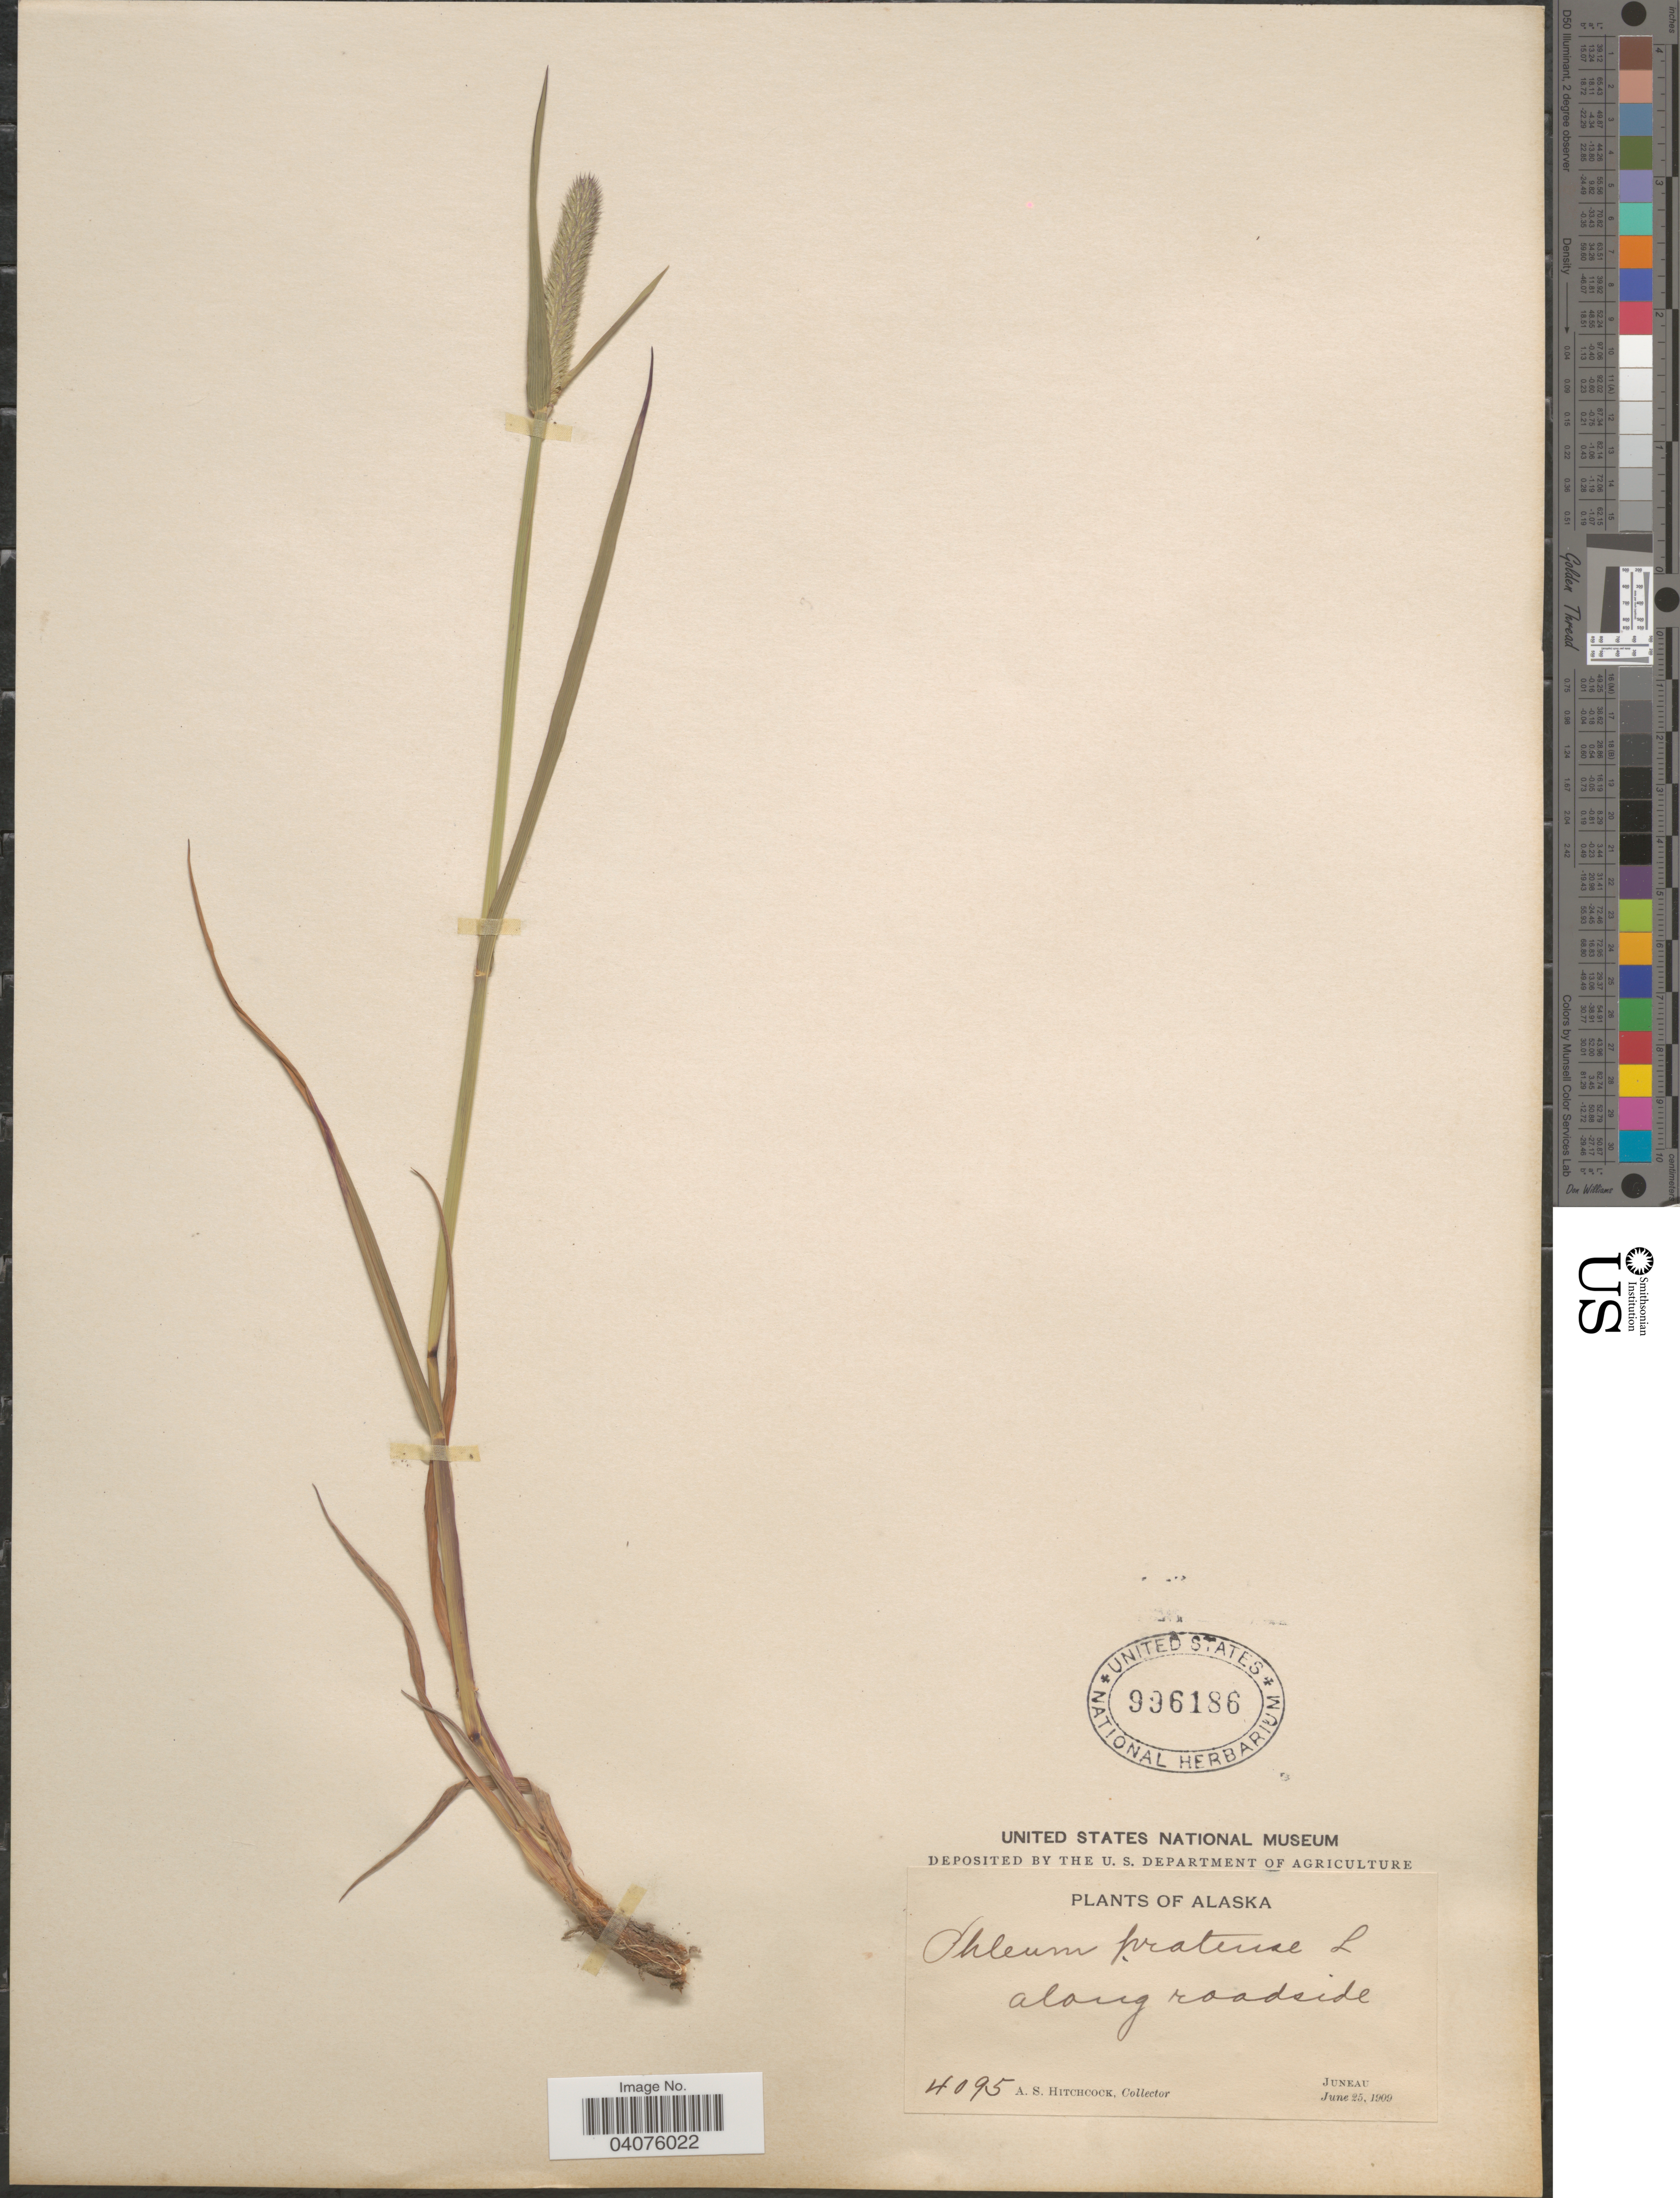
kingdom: Plantae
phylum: Tracheophyta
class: Liliopsida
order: Poales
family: Poaceae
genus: Phleum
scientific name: Phleum pratense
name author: L.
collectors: A. S. Hitchcock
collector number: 4095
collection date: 1909-06-25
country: United States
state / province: Alaska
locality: Along roadside. Juneau.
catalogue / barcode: US 996186